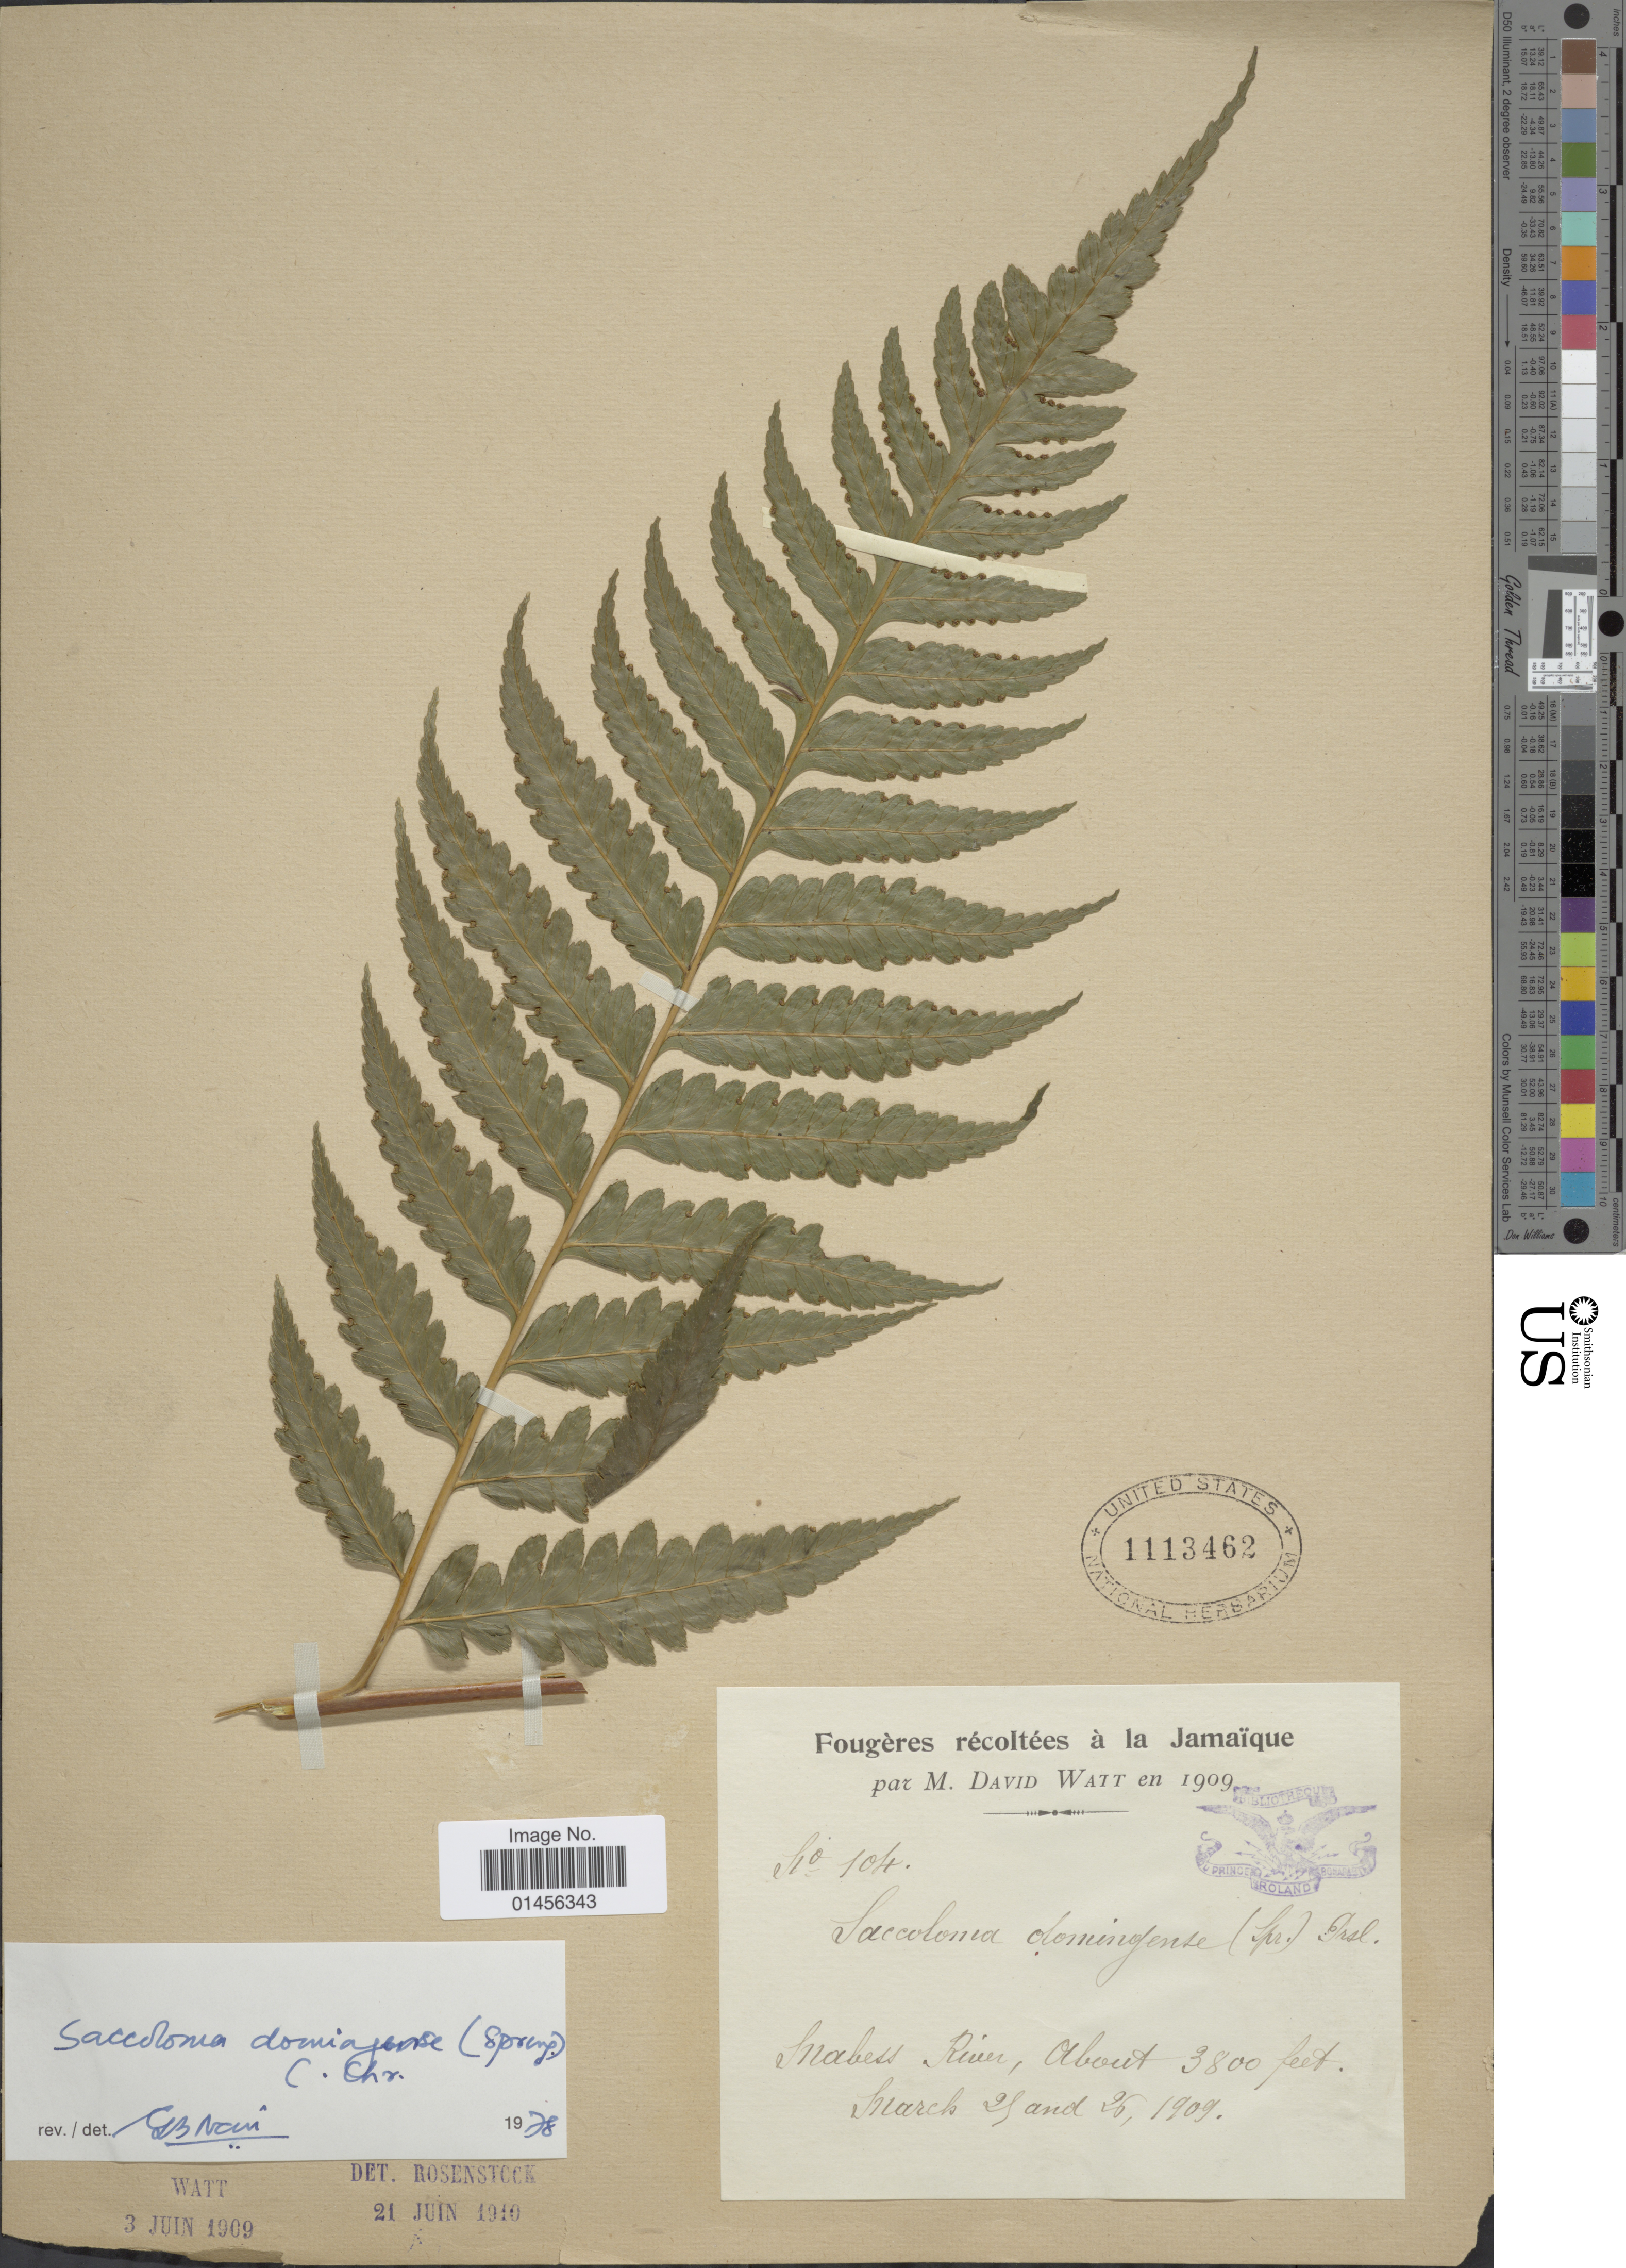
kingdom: Plantae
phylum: Tracheophyta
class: Polypodiopsida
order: Polypodiales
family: Saccolomataceae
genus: Saccoloma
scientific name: Saccoloma domingense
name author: (Spreng.) C. Chr.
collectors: M. Watt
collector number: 104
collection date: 1909-03-26/1909-03-29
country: Jamaica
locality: Mabess River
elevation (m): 1158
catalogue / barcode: US 1113462